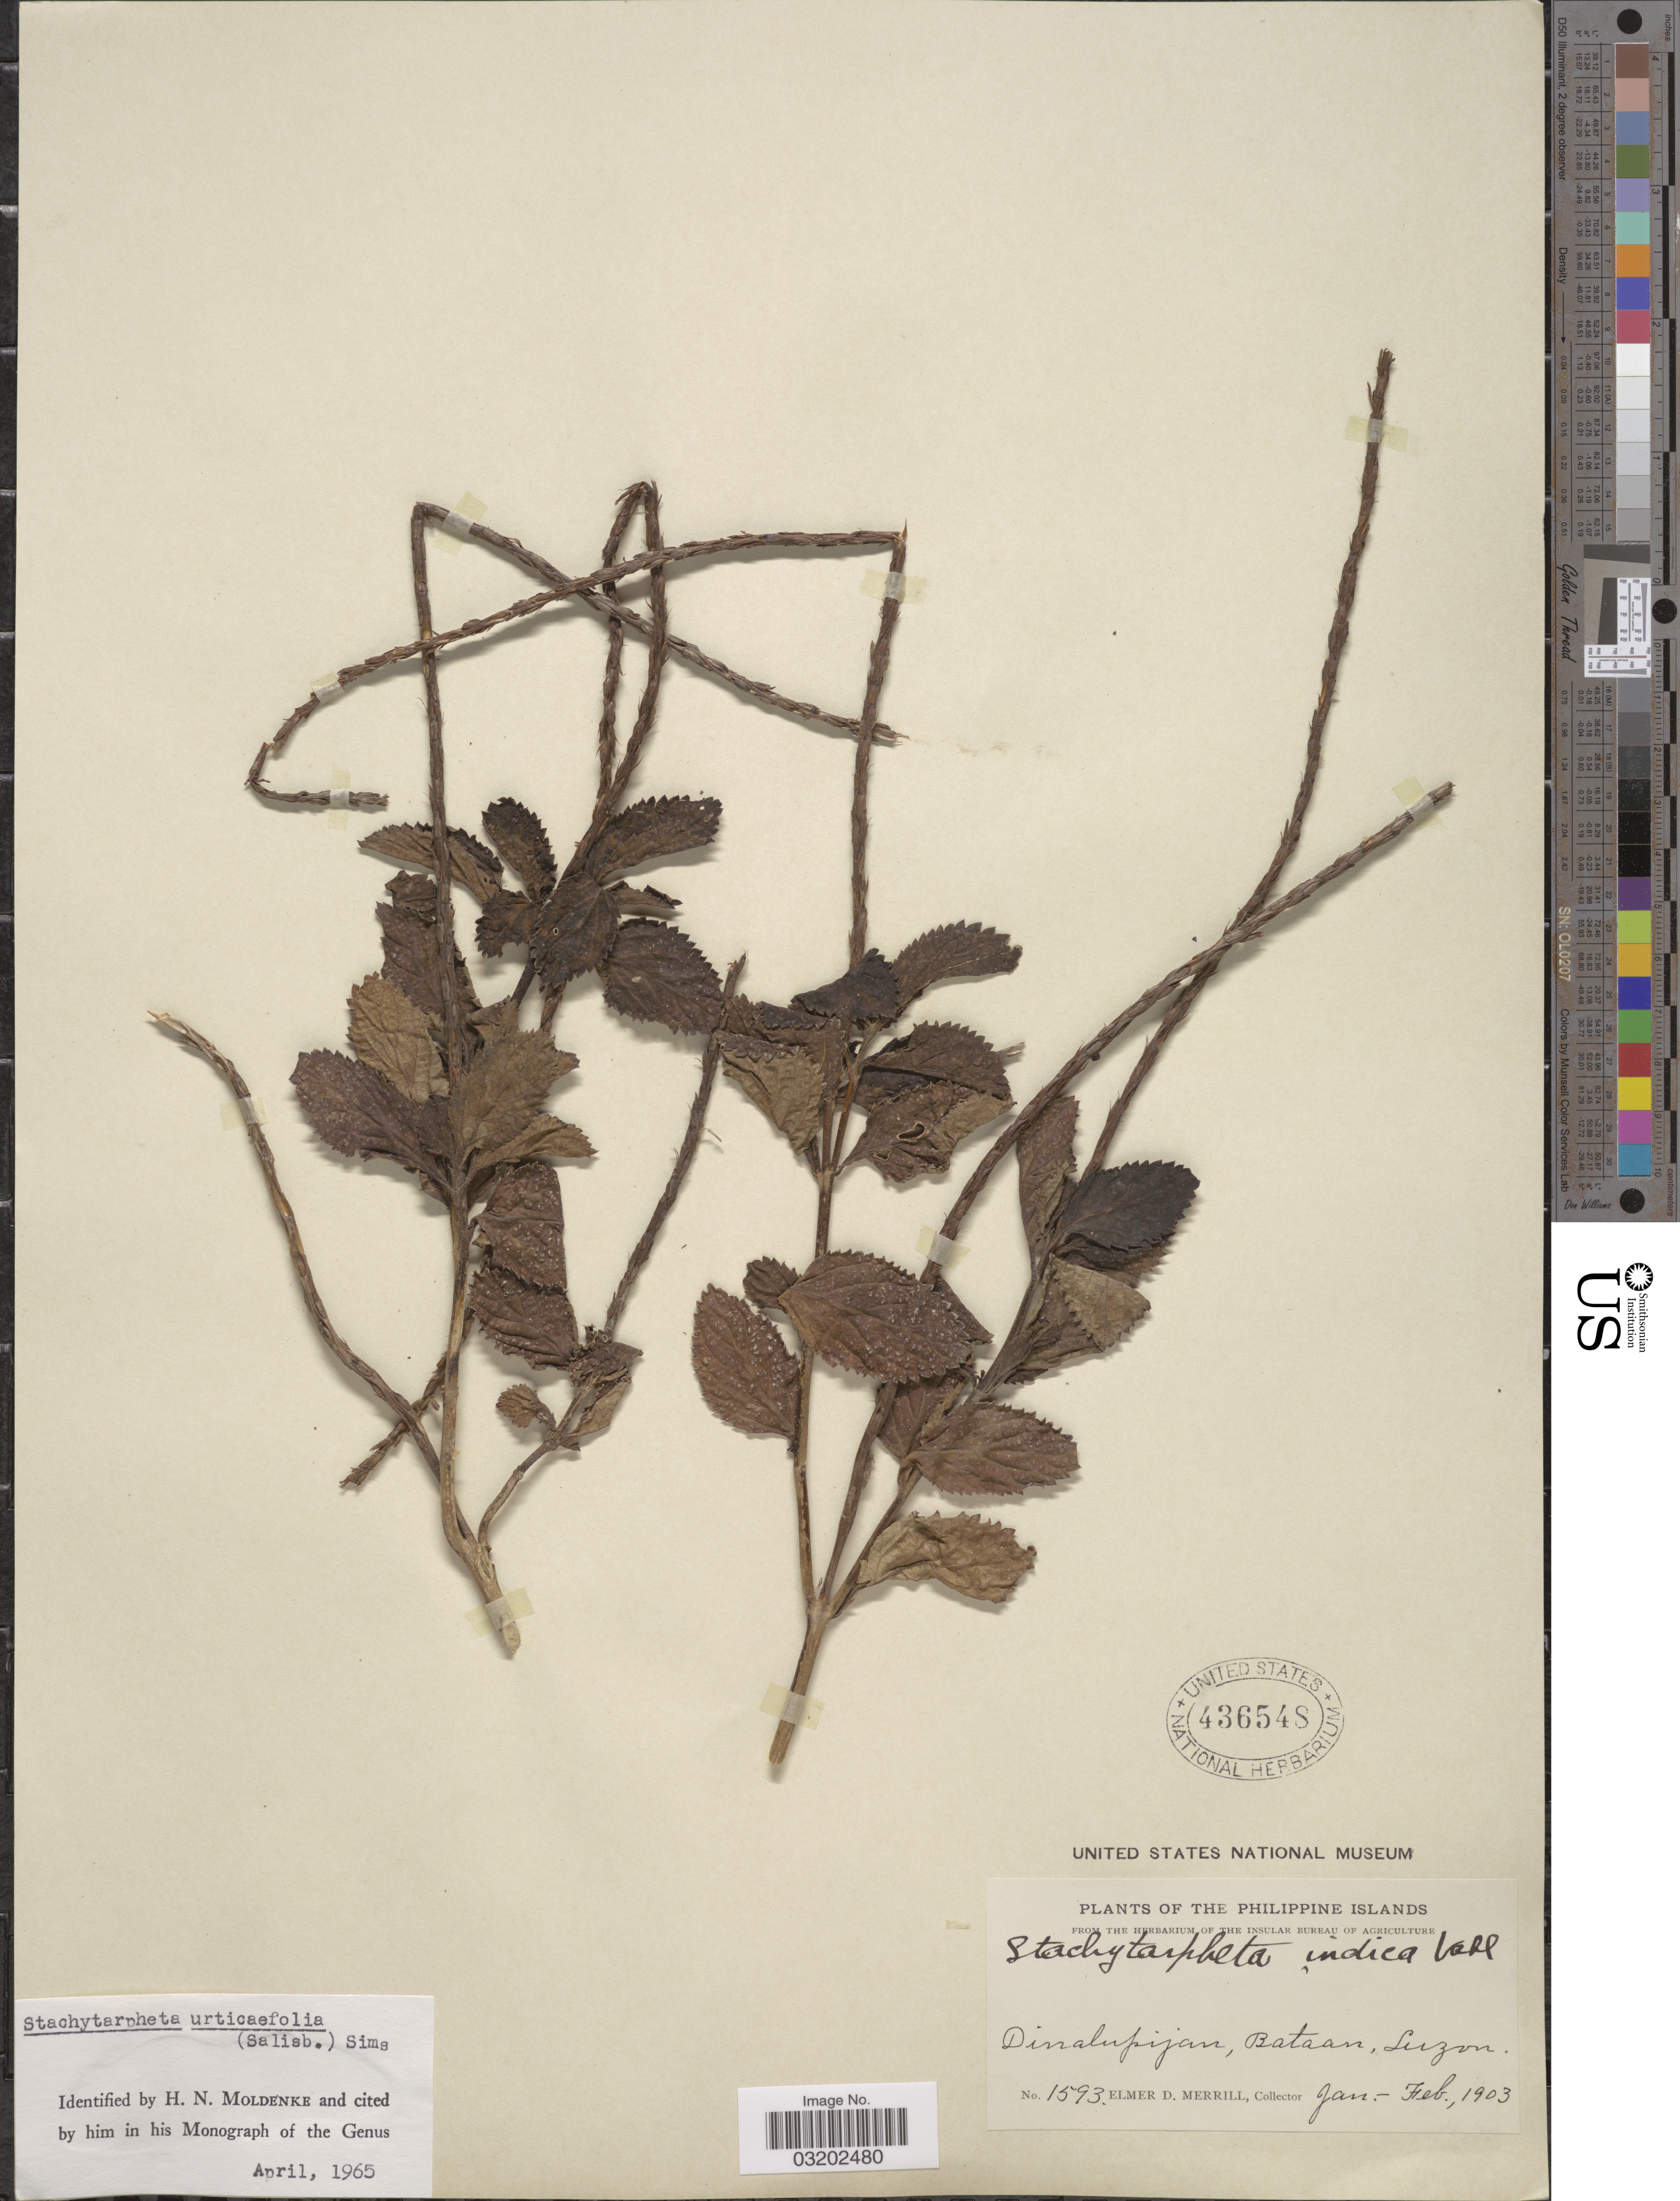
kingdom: Plantae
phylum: Tracheophyta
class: Magnoliopsida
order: Lamiales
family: Verbenaceae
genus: Stachytarpheta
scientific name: Stachytarpheta urticifolia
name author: Sims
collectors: E. D. Merrill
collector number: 1593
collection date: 1903-01/1903-02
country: Philippines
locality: Dinalupijan, Bataan, Luzon.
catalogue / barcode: US 436548